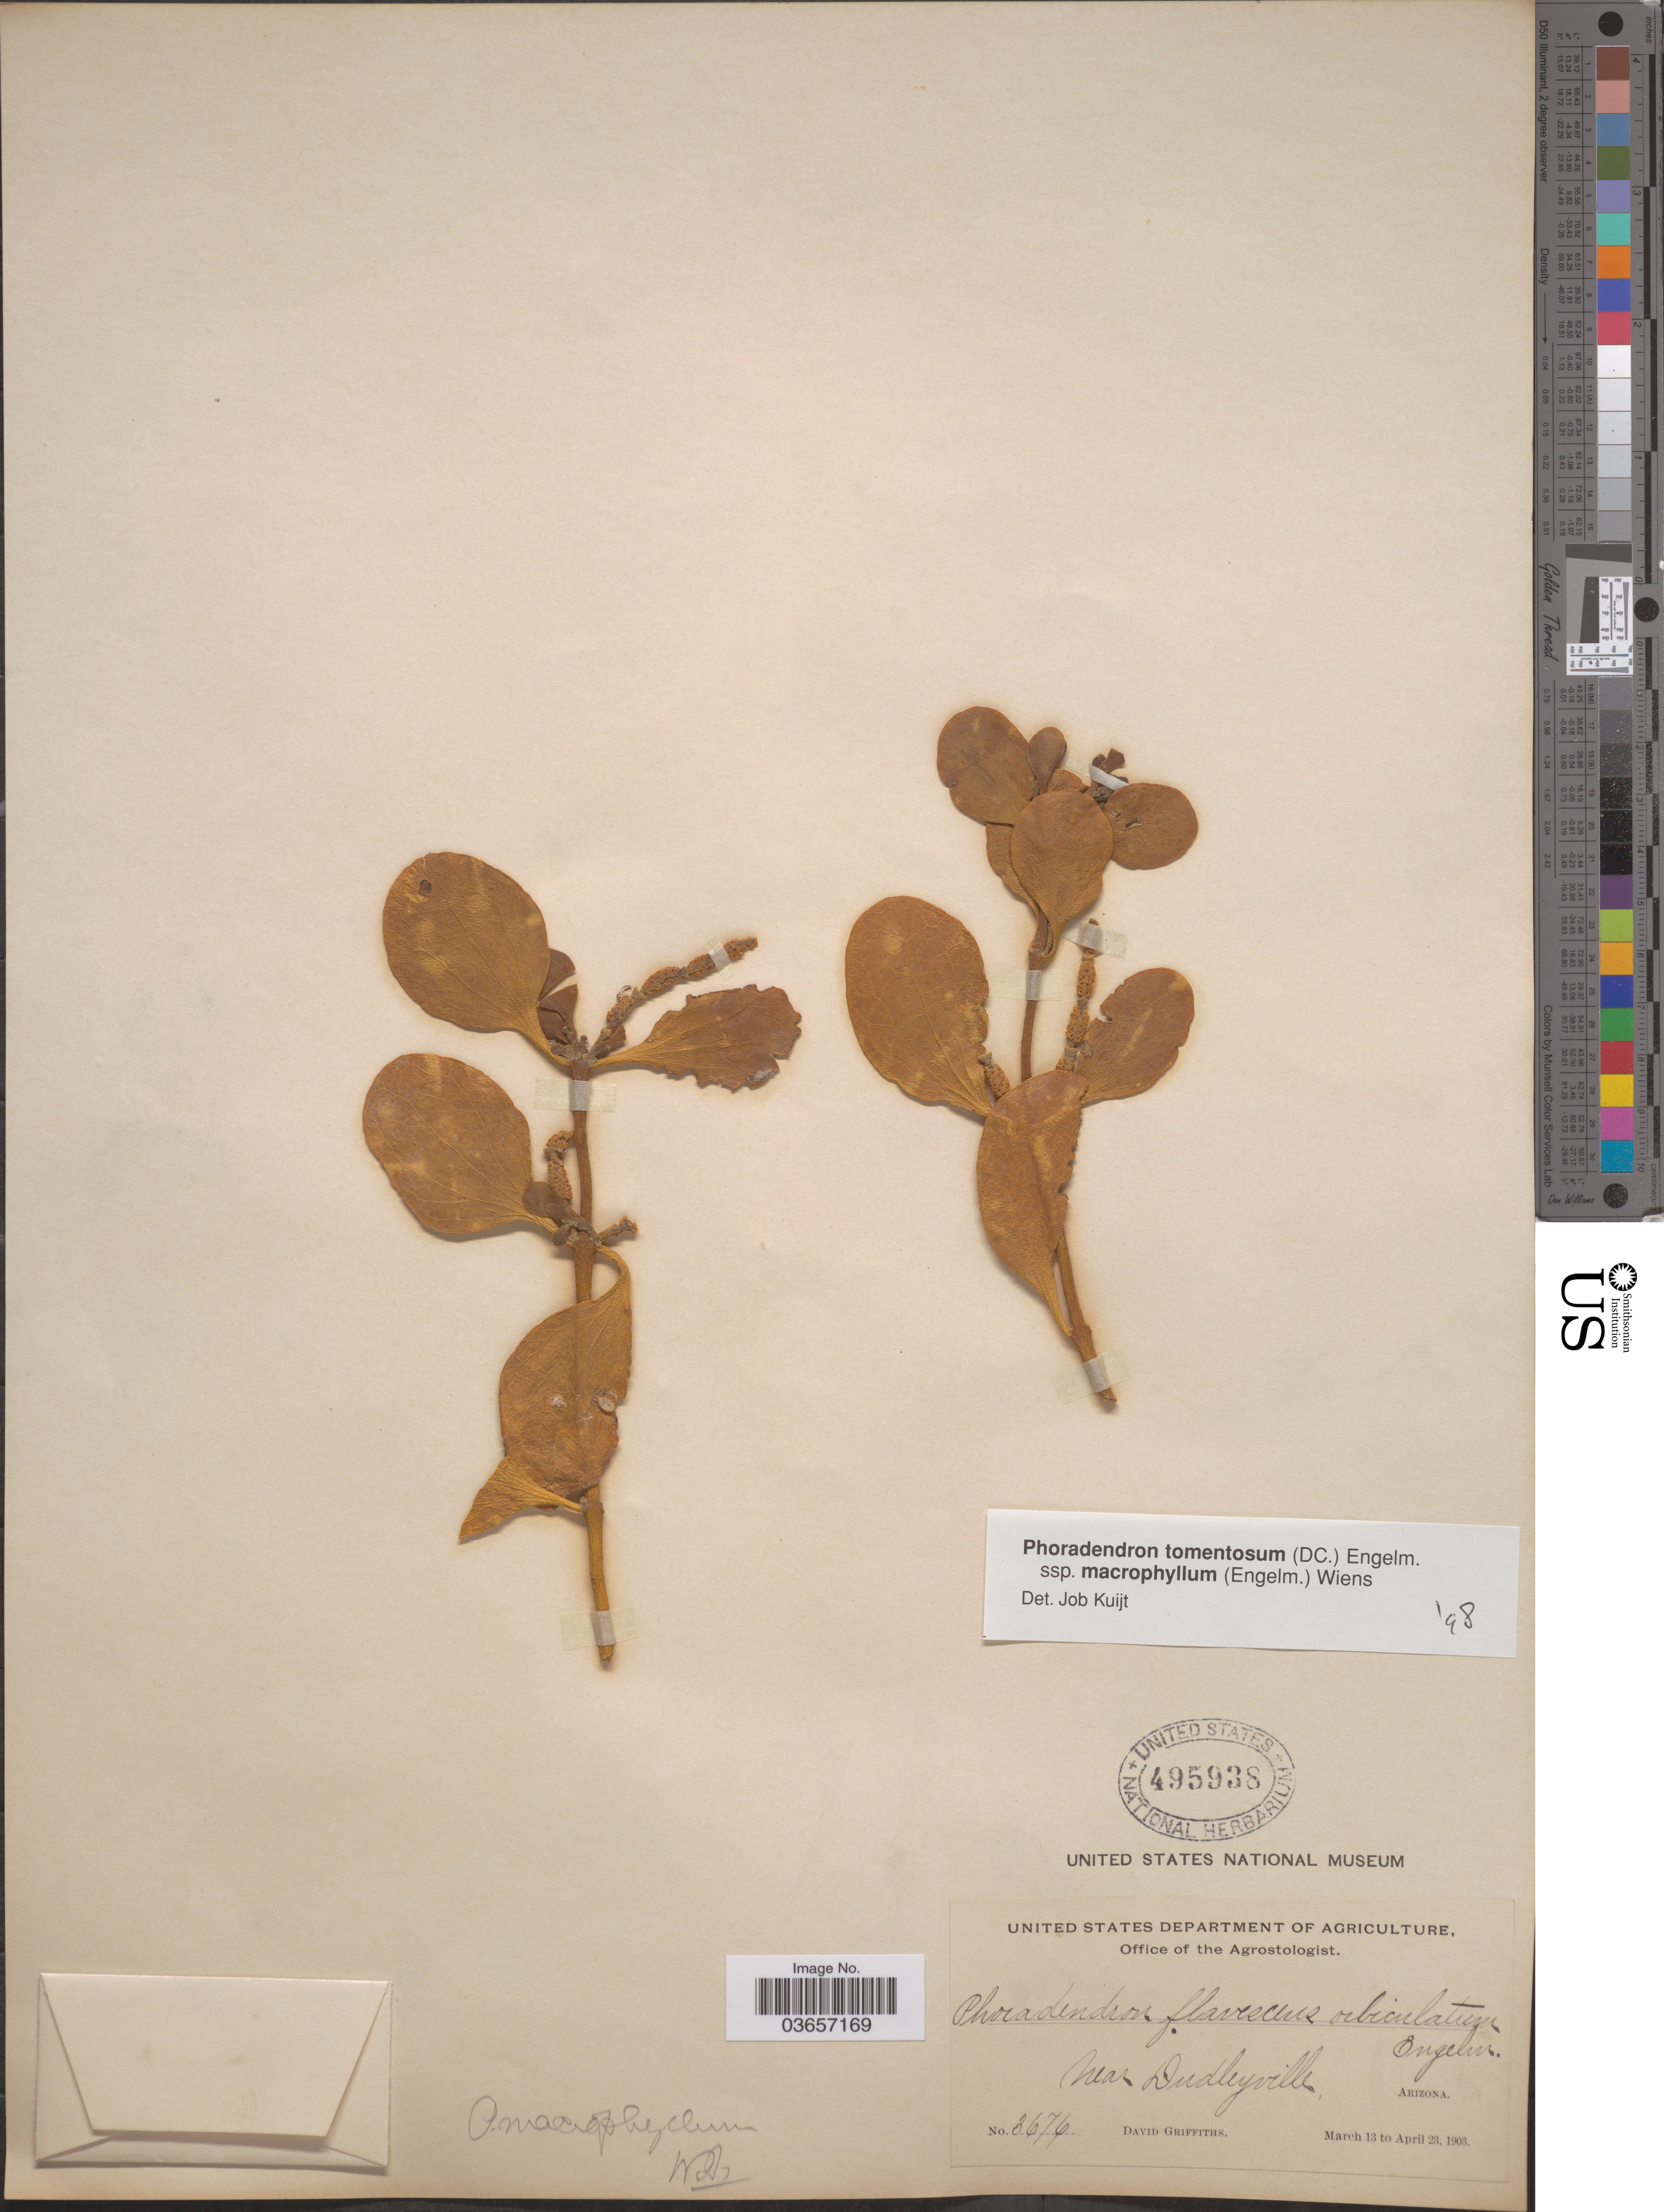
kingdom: Plantae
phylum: Tracheophyta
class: Magnoliopsida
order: Santalales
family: Viscaceae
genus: Phoradendron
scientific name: Phoradendron tomentosum subsp. macrophyllum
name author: DC.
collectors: D. Griffiths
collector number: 3676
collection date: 1903-03-13/1903-04-23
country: United States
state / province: Arizona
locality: Near Dudleyville.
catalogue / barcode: US 495938